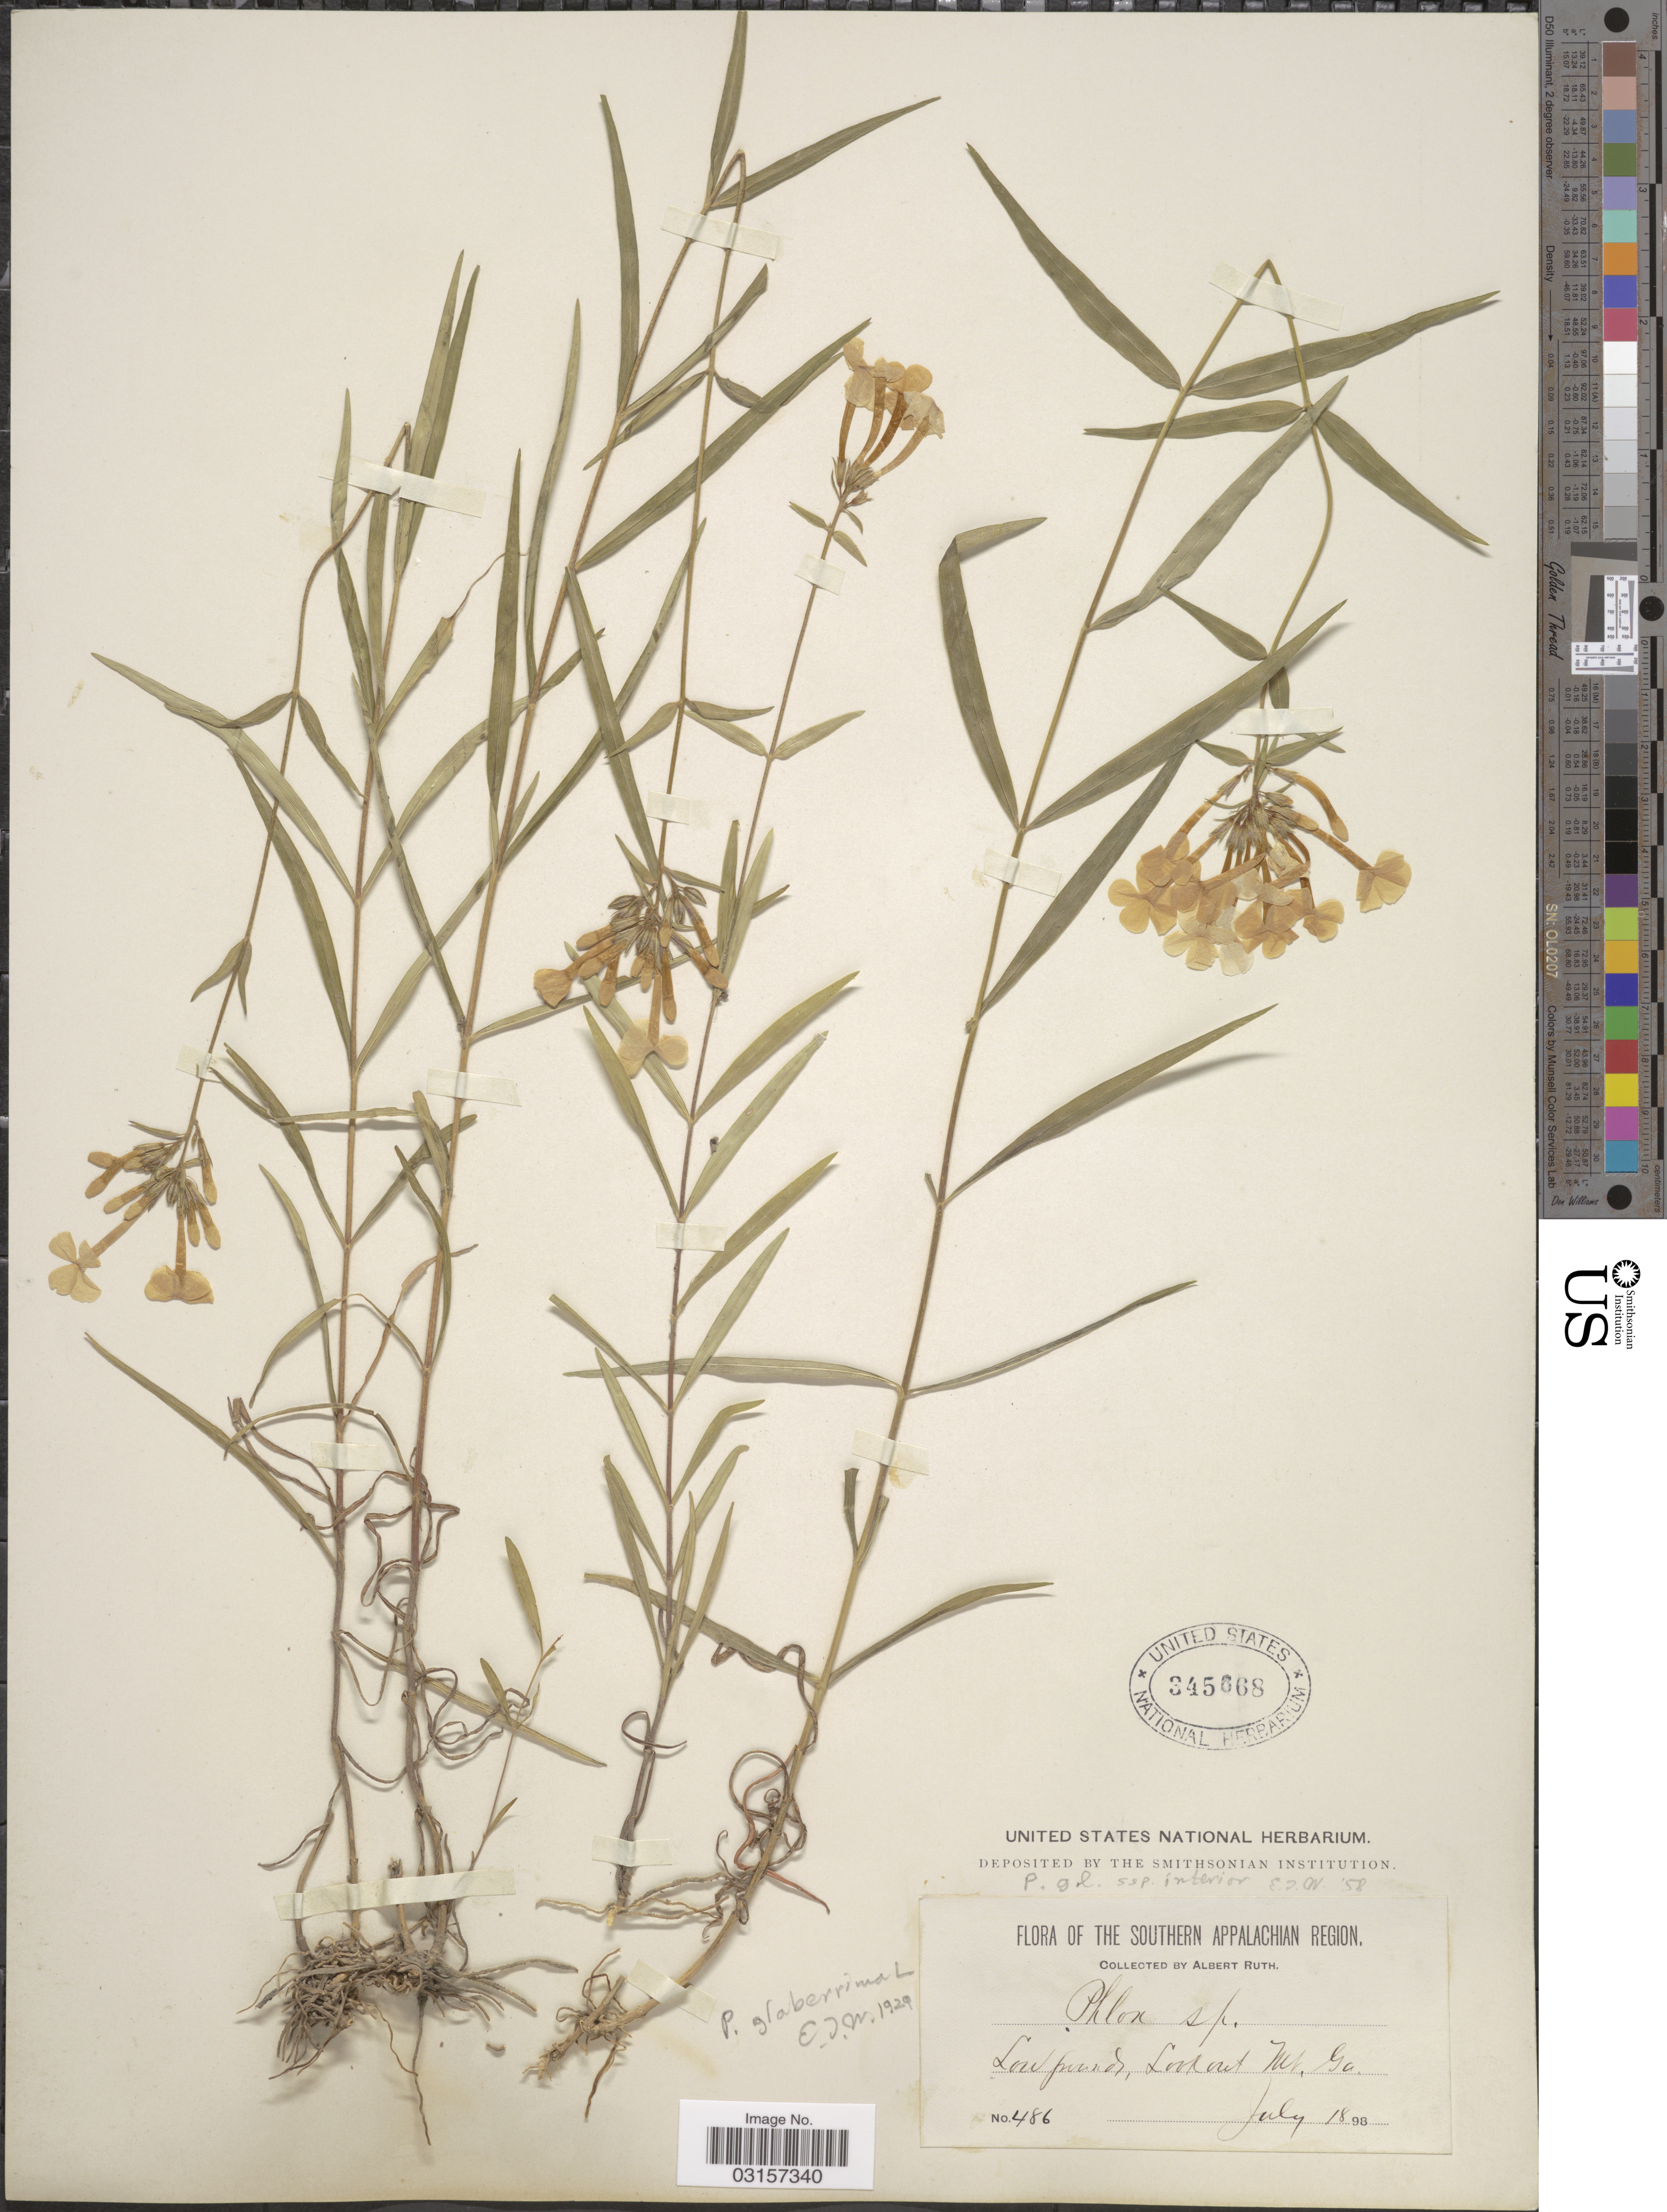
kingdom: Plantae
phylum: Tracheophyta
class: Magnoliopsida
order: Ericales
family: Polemoniaceae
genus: Phlox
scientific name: Phlox glaberrima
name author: L.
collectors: A. Ruth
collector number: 486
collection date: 1898-07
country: United States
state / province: Georgia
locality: The Southern Appalachian Region. Low grounds, Lookout Mt.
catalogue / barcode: US 345668